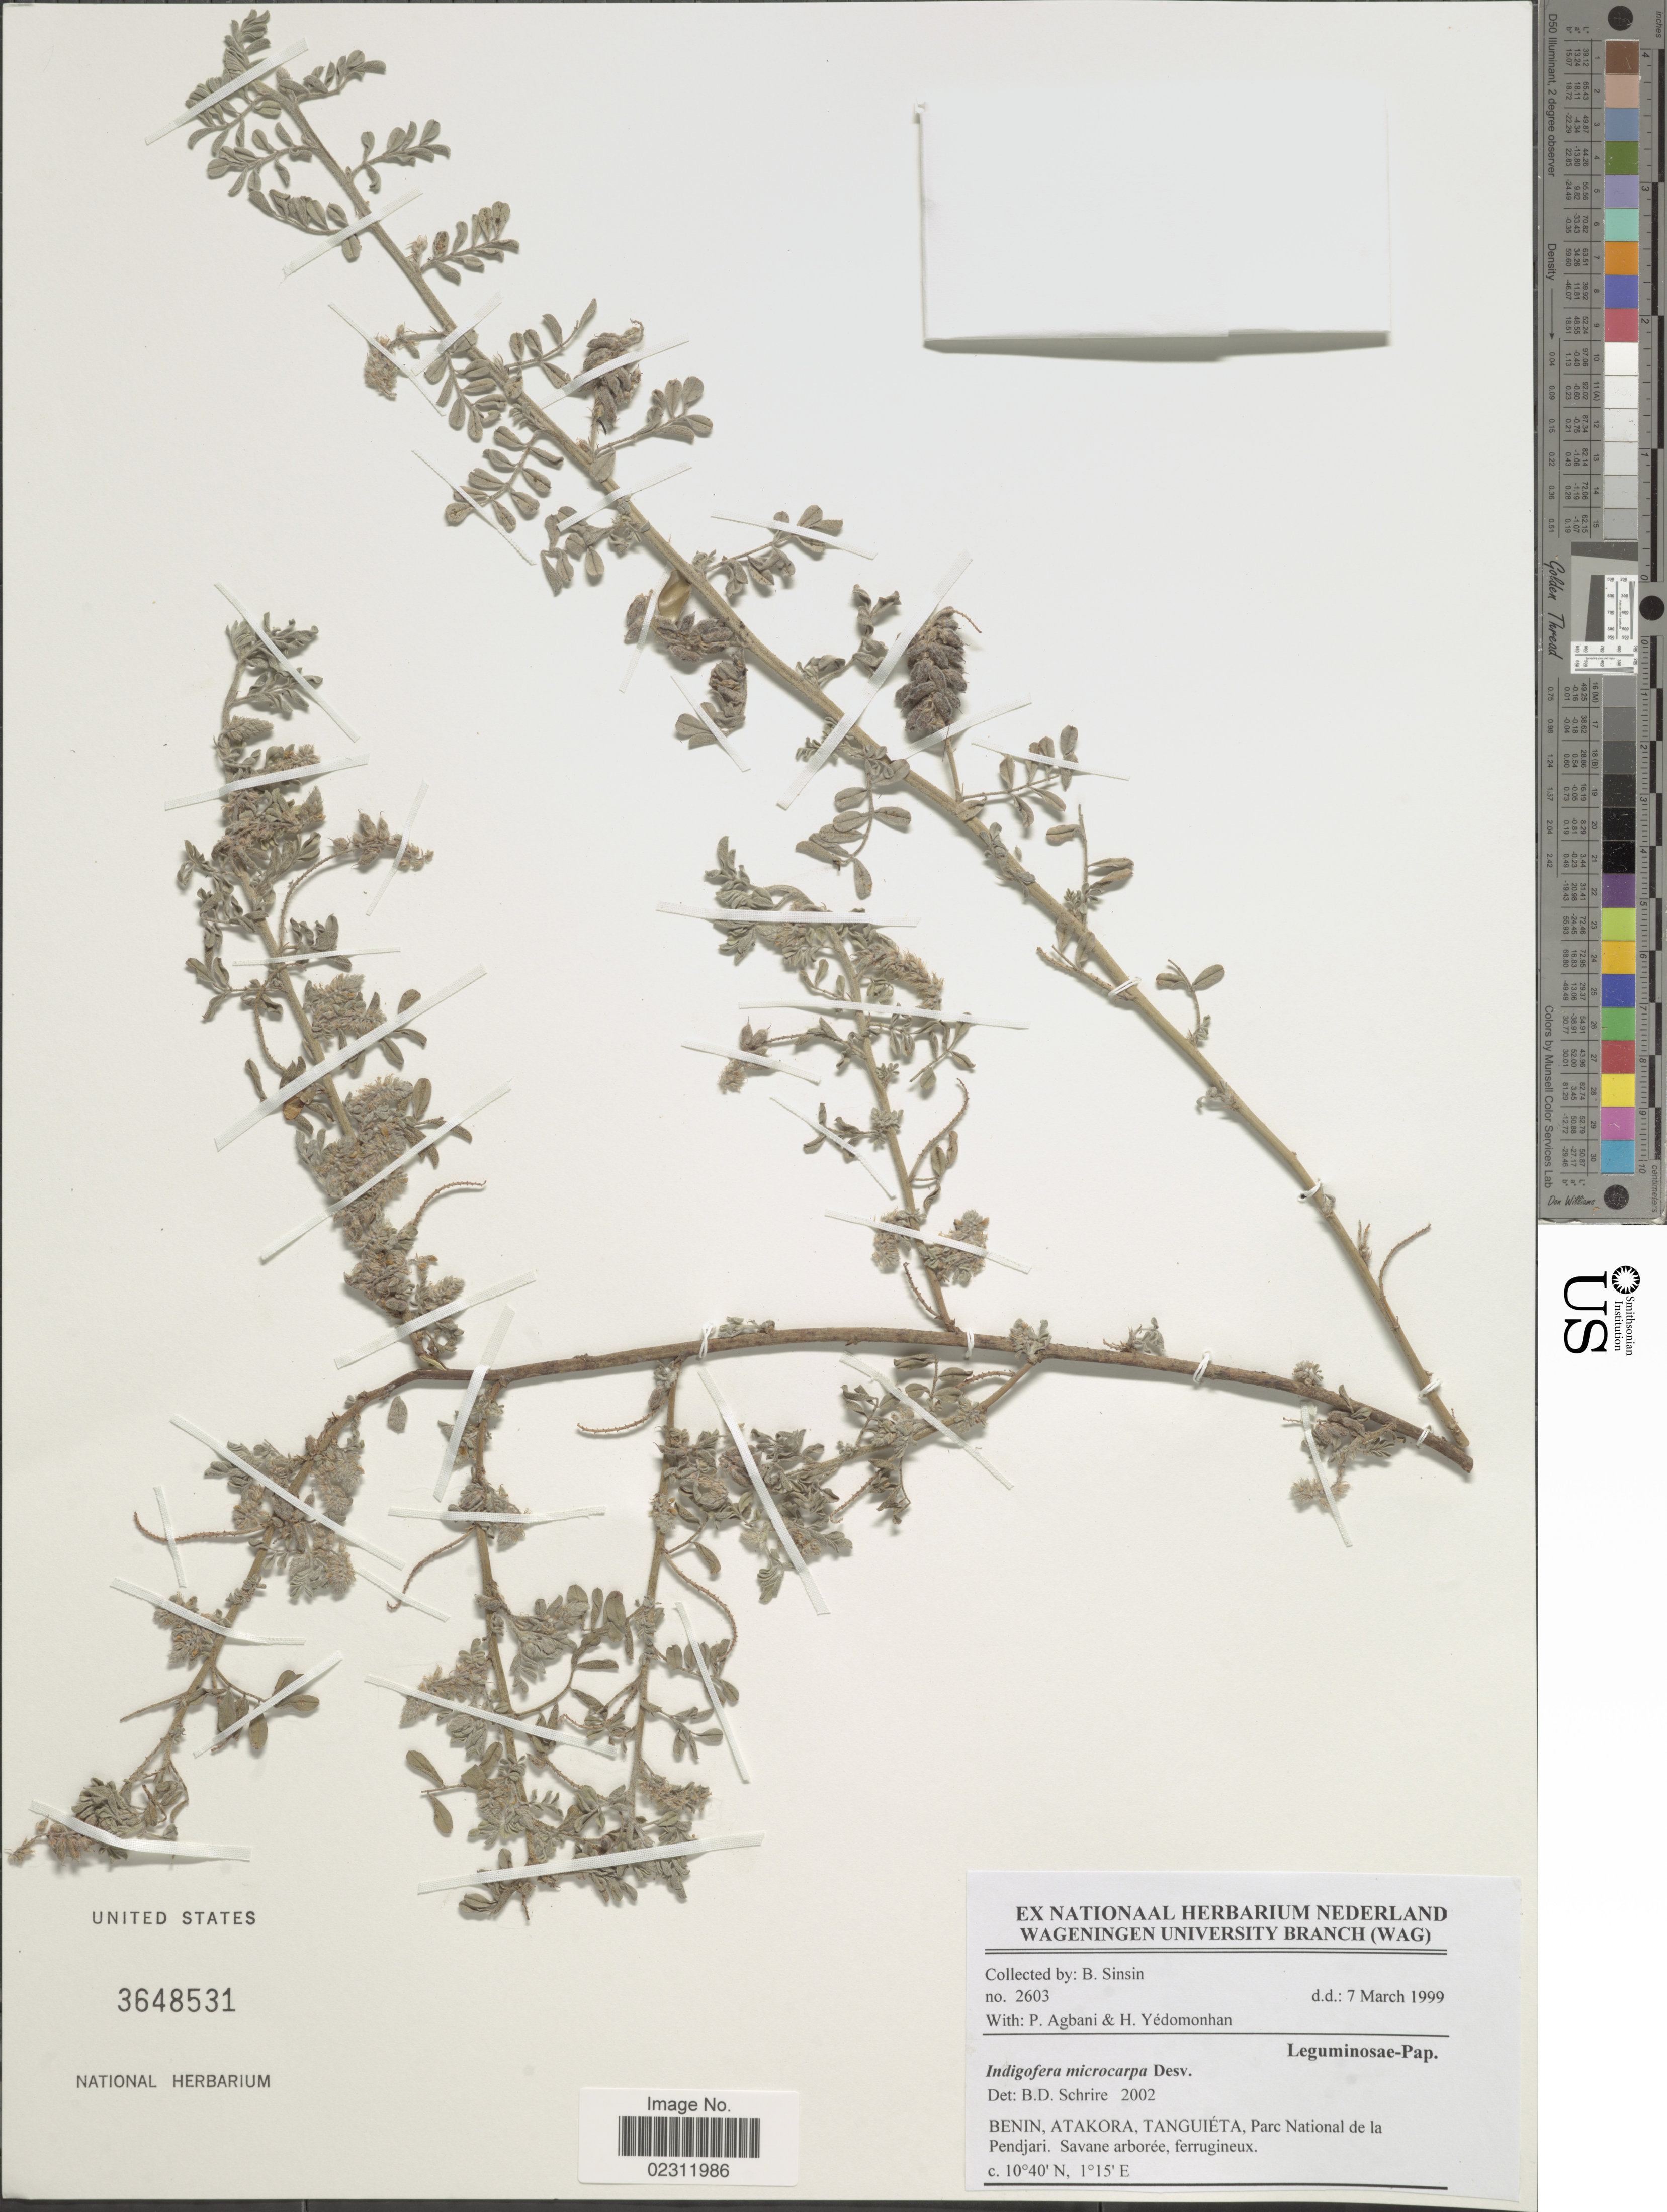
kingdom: Plantae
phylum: Tracheophyta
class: Magnoliopsida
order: Fabales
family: Fabaceae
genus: Indigofera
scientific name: Indigofera microcarpa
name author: Desv.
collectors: B. Sinsin, P. Agbani & H. Yedomonhan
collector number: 2603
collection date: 1999-03-07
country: Benin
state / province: Atakora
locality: Tanguieta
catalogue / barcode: US 3648531